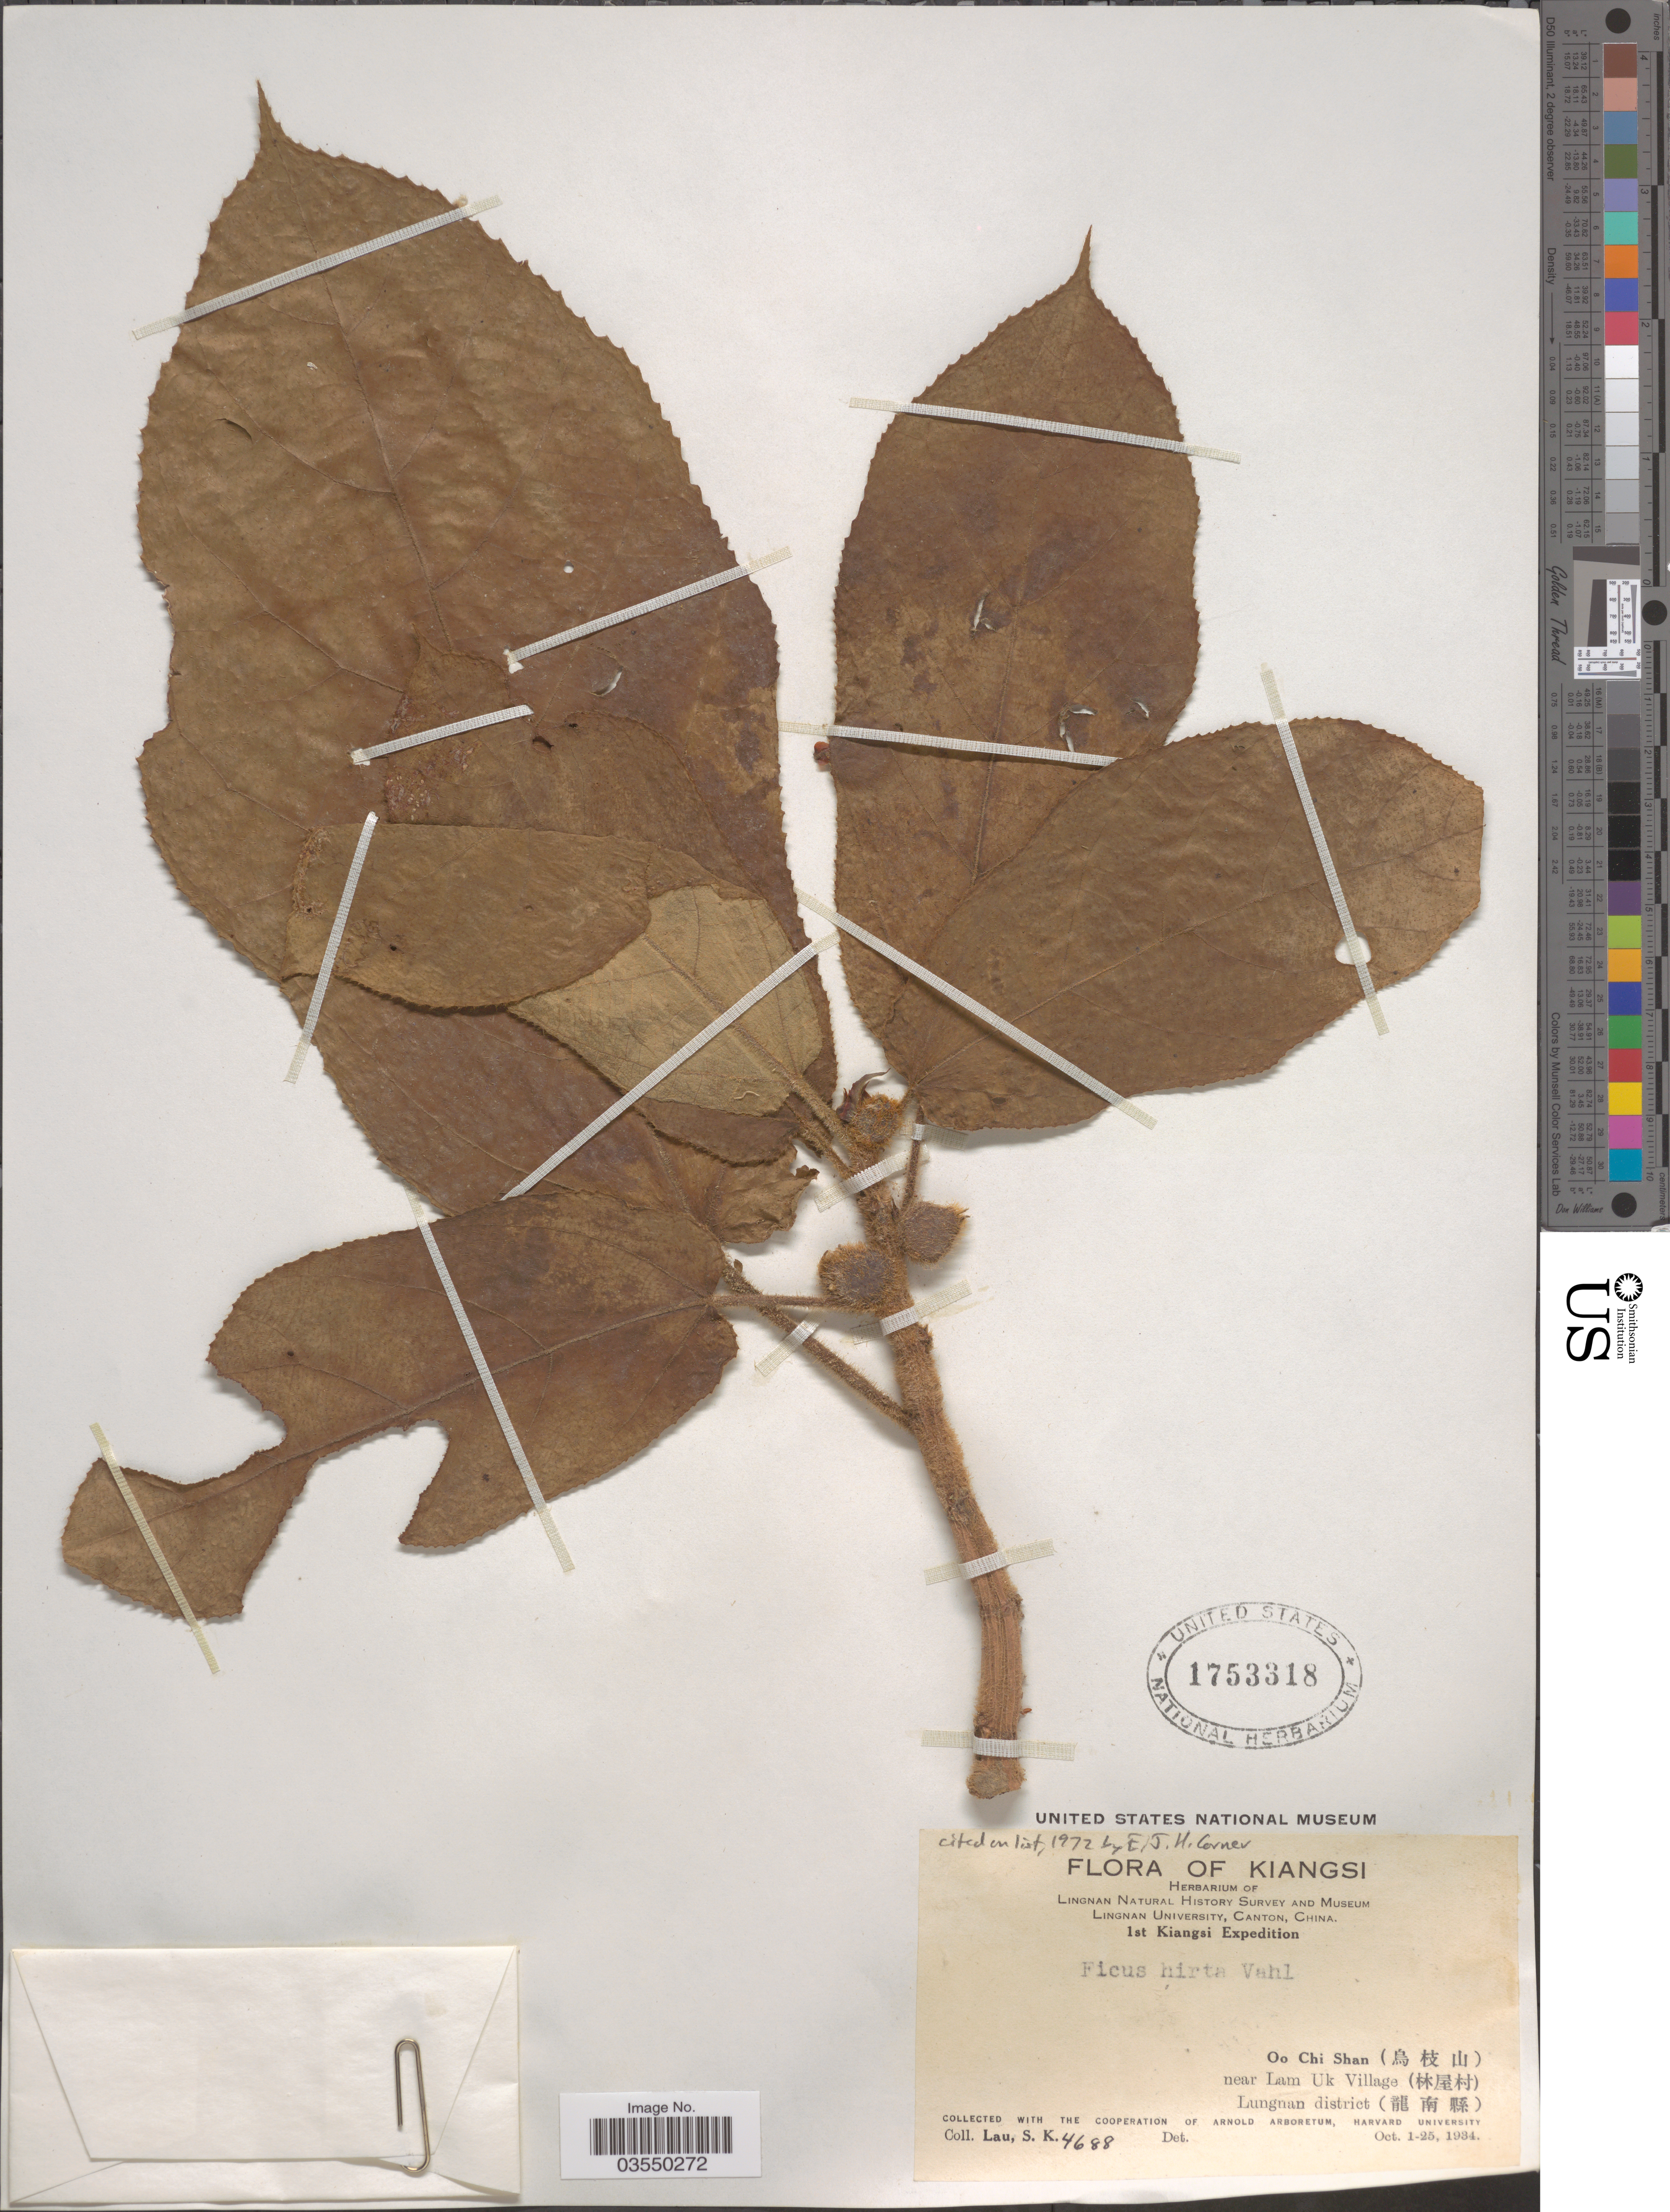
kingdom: Plantae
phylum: Tracheophyta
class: Magnoliopsida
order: Rosales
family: Moraceae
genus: Ficus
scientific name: Ficus hirta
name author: Vahl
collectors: S. K. Lau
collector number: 4688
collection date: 1934-10-01/1934-10-25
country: China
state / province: Jiangxi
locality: Kiangsi. Oo Chi Shan (X) near Lam Uk Village (X) Lungnan district (X).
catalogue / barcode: US 1753318